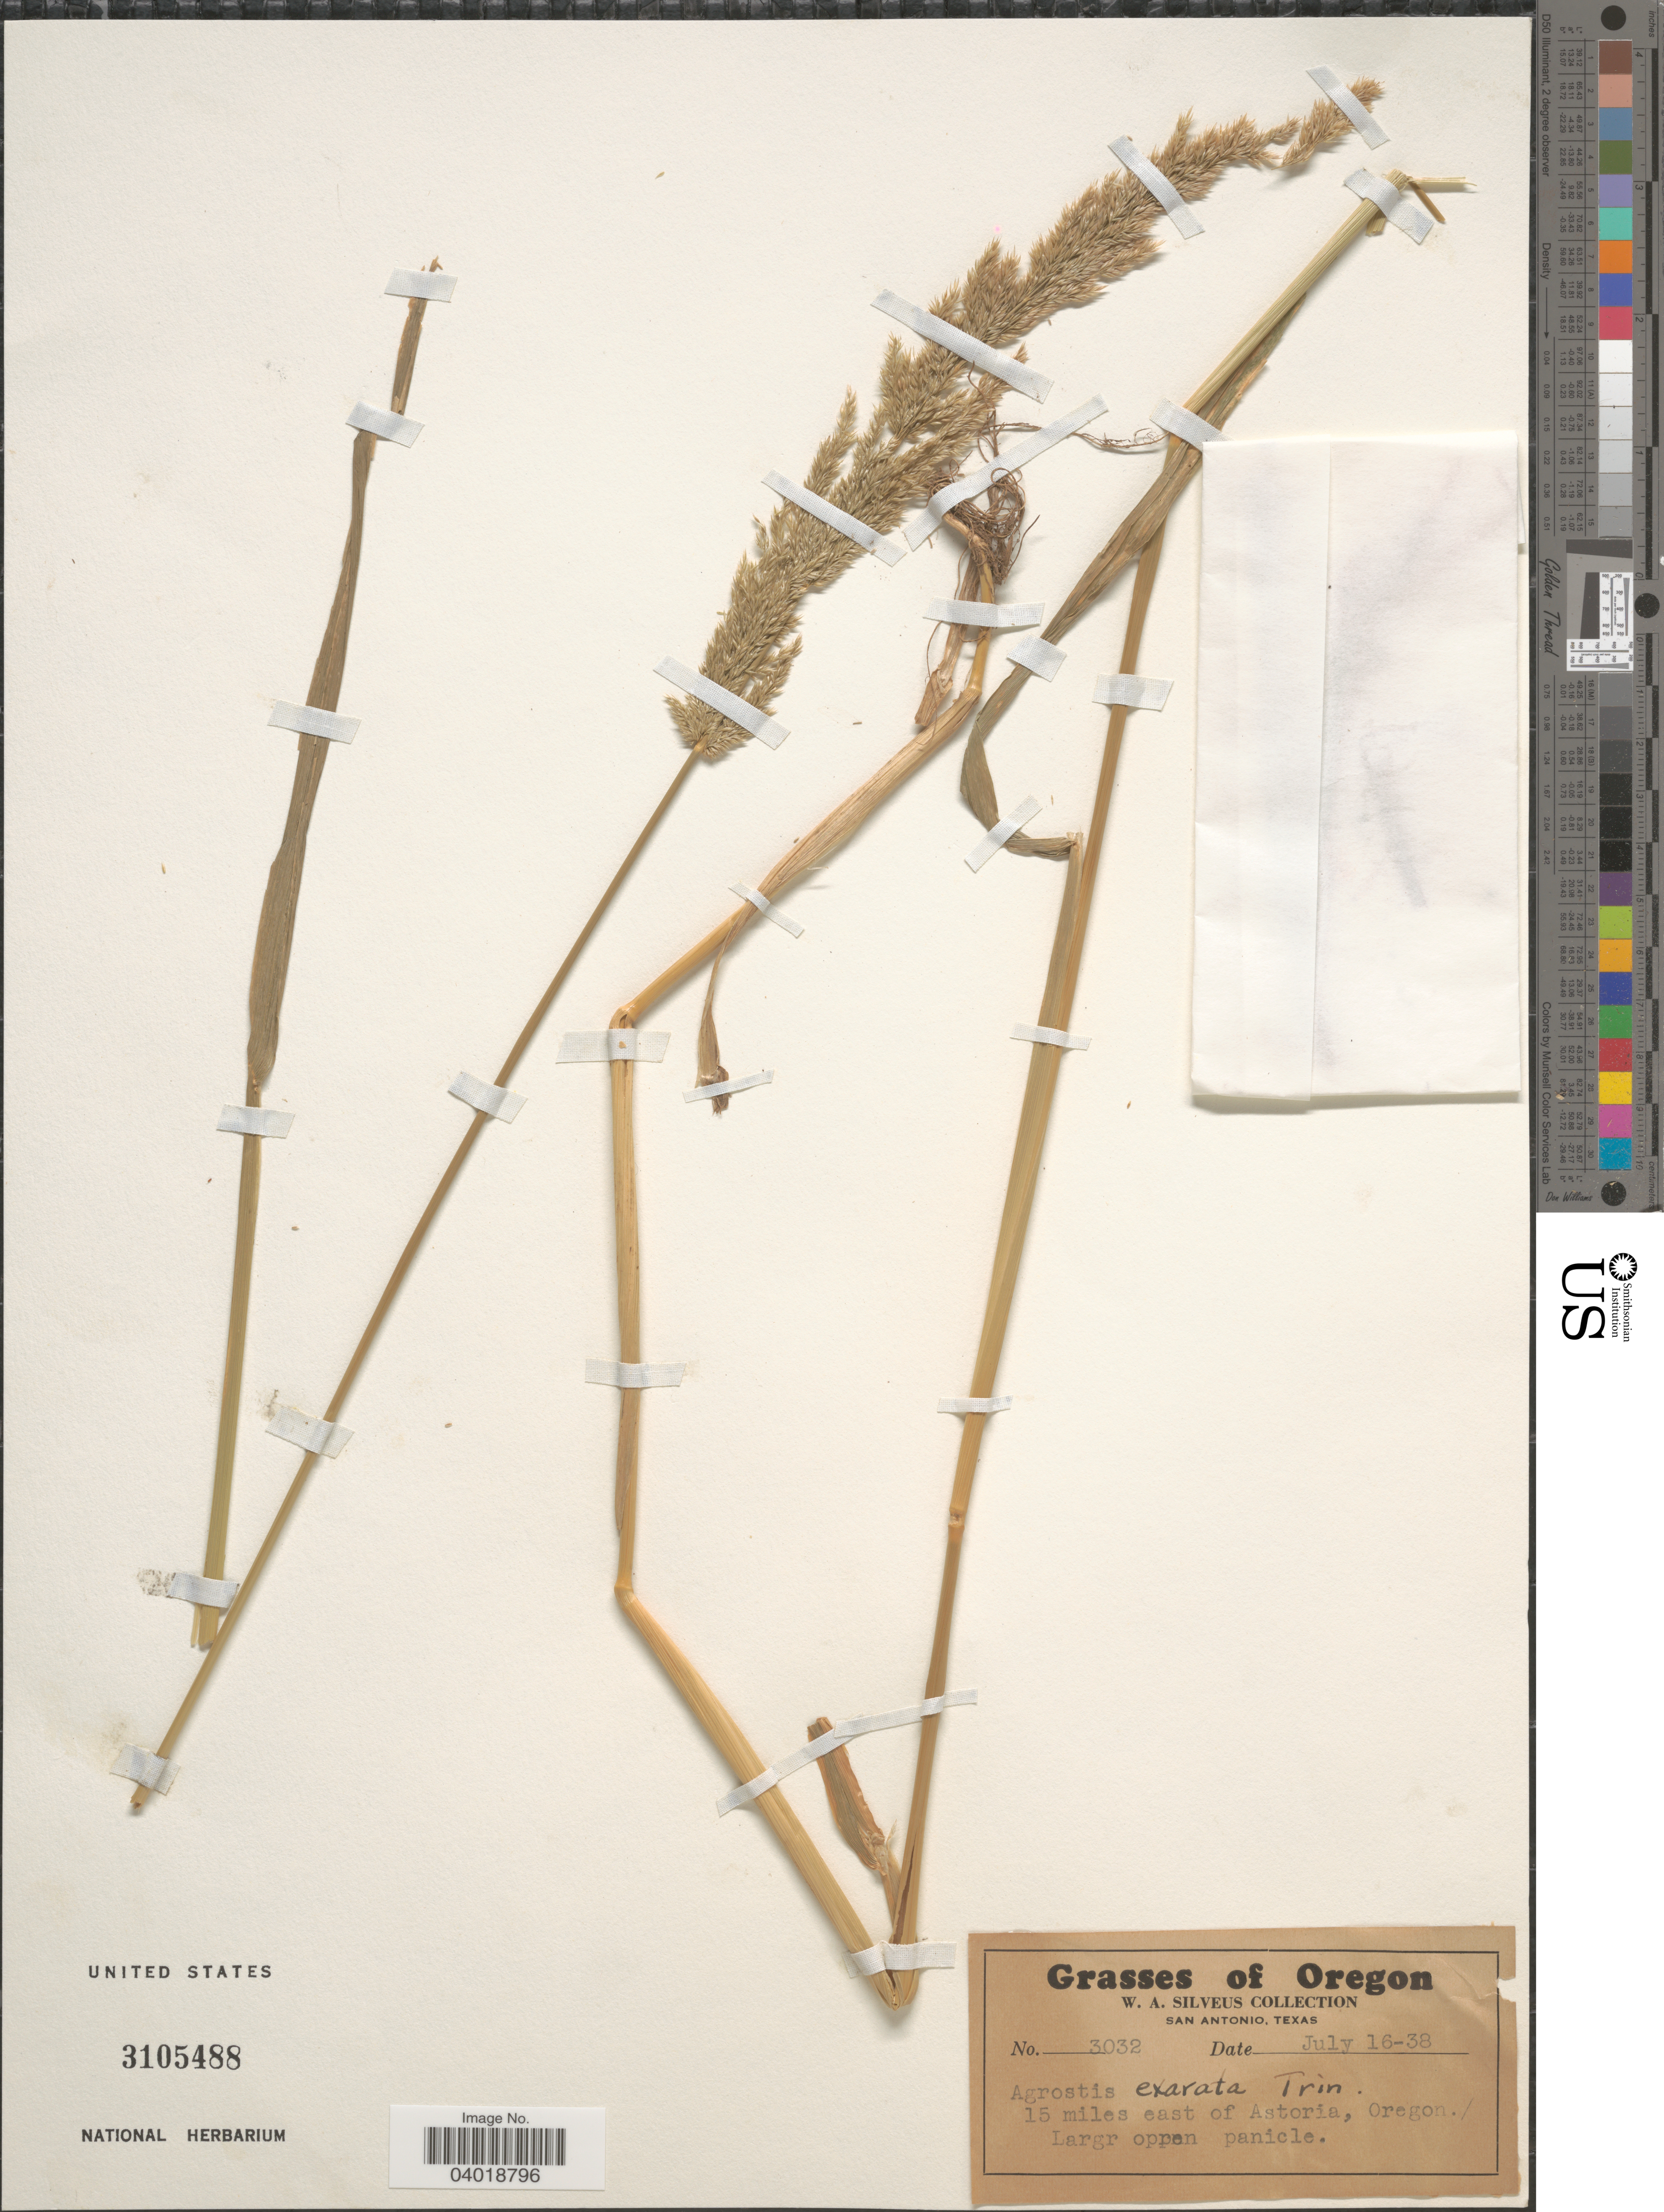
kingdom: Plantae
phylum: Tracheophyta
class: Liliopsida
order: Poales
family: Poaceae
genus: Agrostis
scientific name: Agrostis exarata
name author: Trin.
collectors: W. Silveus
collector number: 3032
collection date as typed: Transcribed d/m/y: 16/7/38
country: United States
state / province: Oregon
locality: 15 miles east of Astoria.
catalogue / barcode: US 3105488